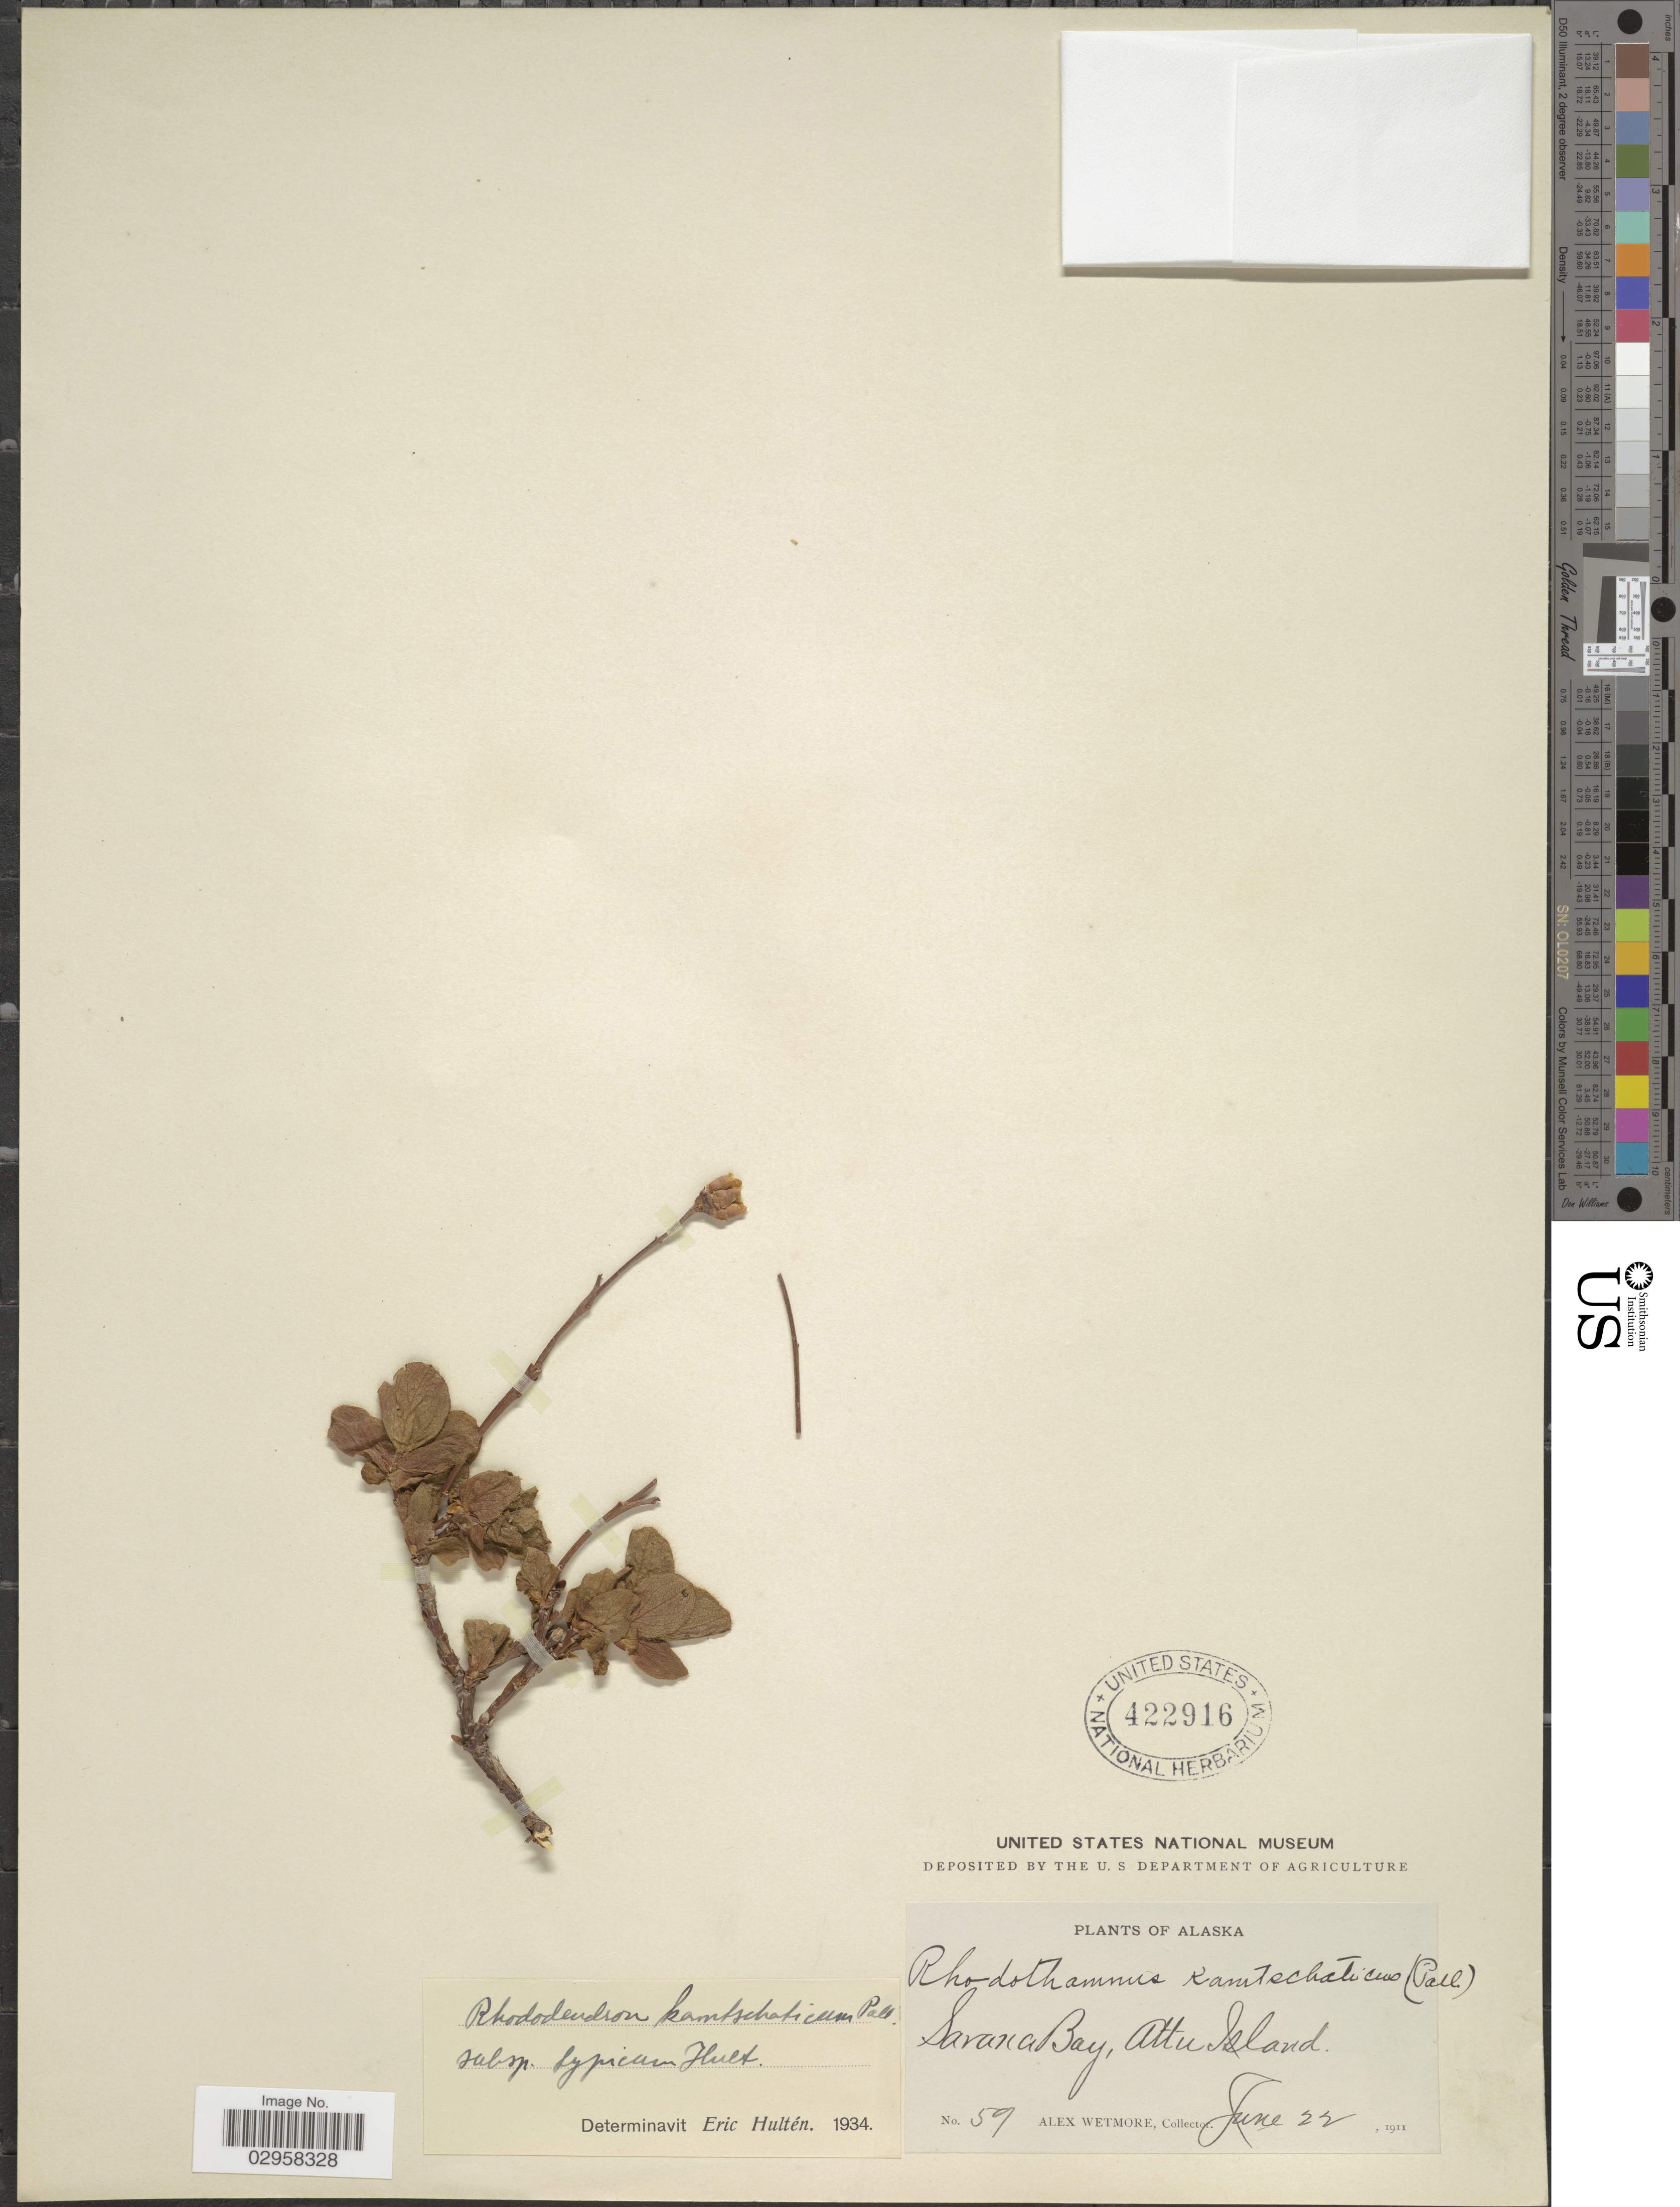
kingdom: Plantae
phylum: Tracheophyta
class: Magnoliopsida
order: Ericales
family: Ericaceae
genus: Rhododendron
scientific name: Rhododendron kamtschaticum subsp. typicum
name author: Pall.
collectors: A. Wetmore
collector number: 59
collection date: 1911-06-22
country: United States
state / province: Alaska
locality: SavanaBay, Attu Island.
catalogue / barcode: US 422916